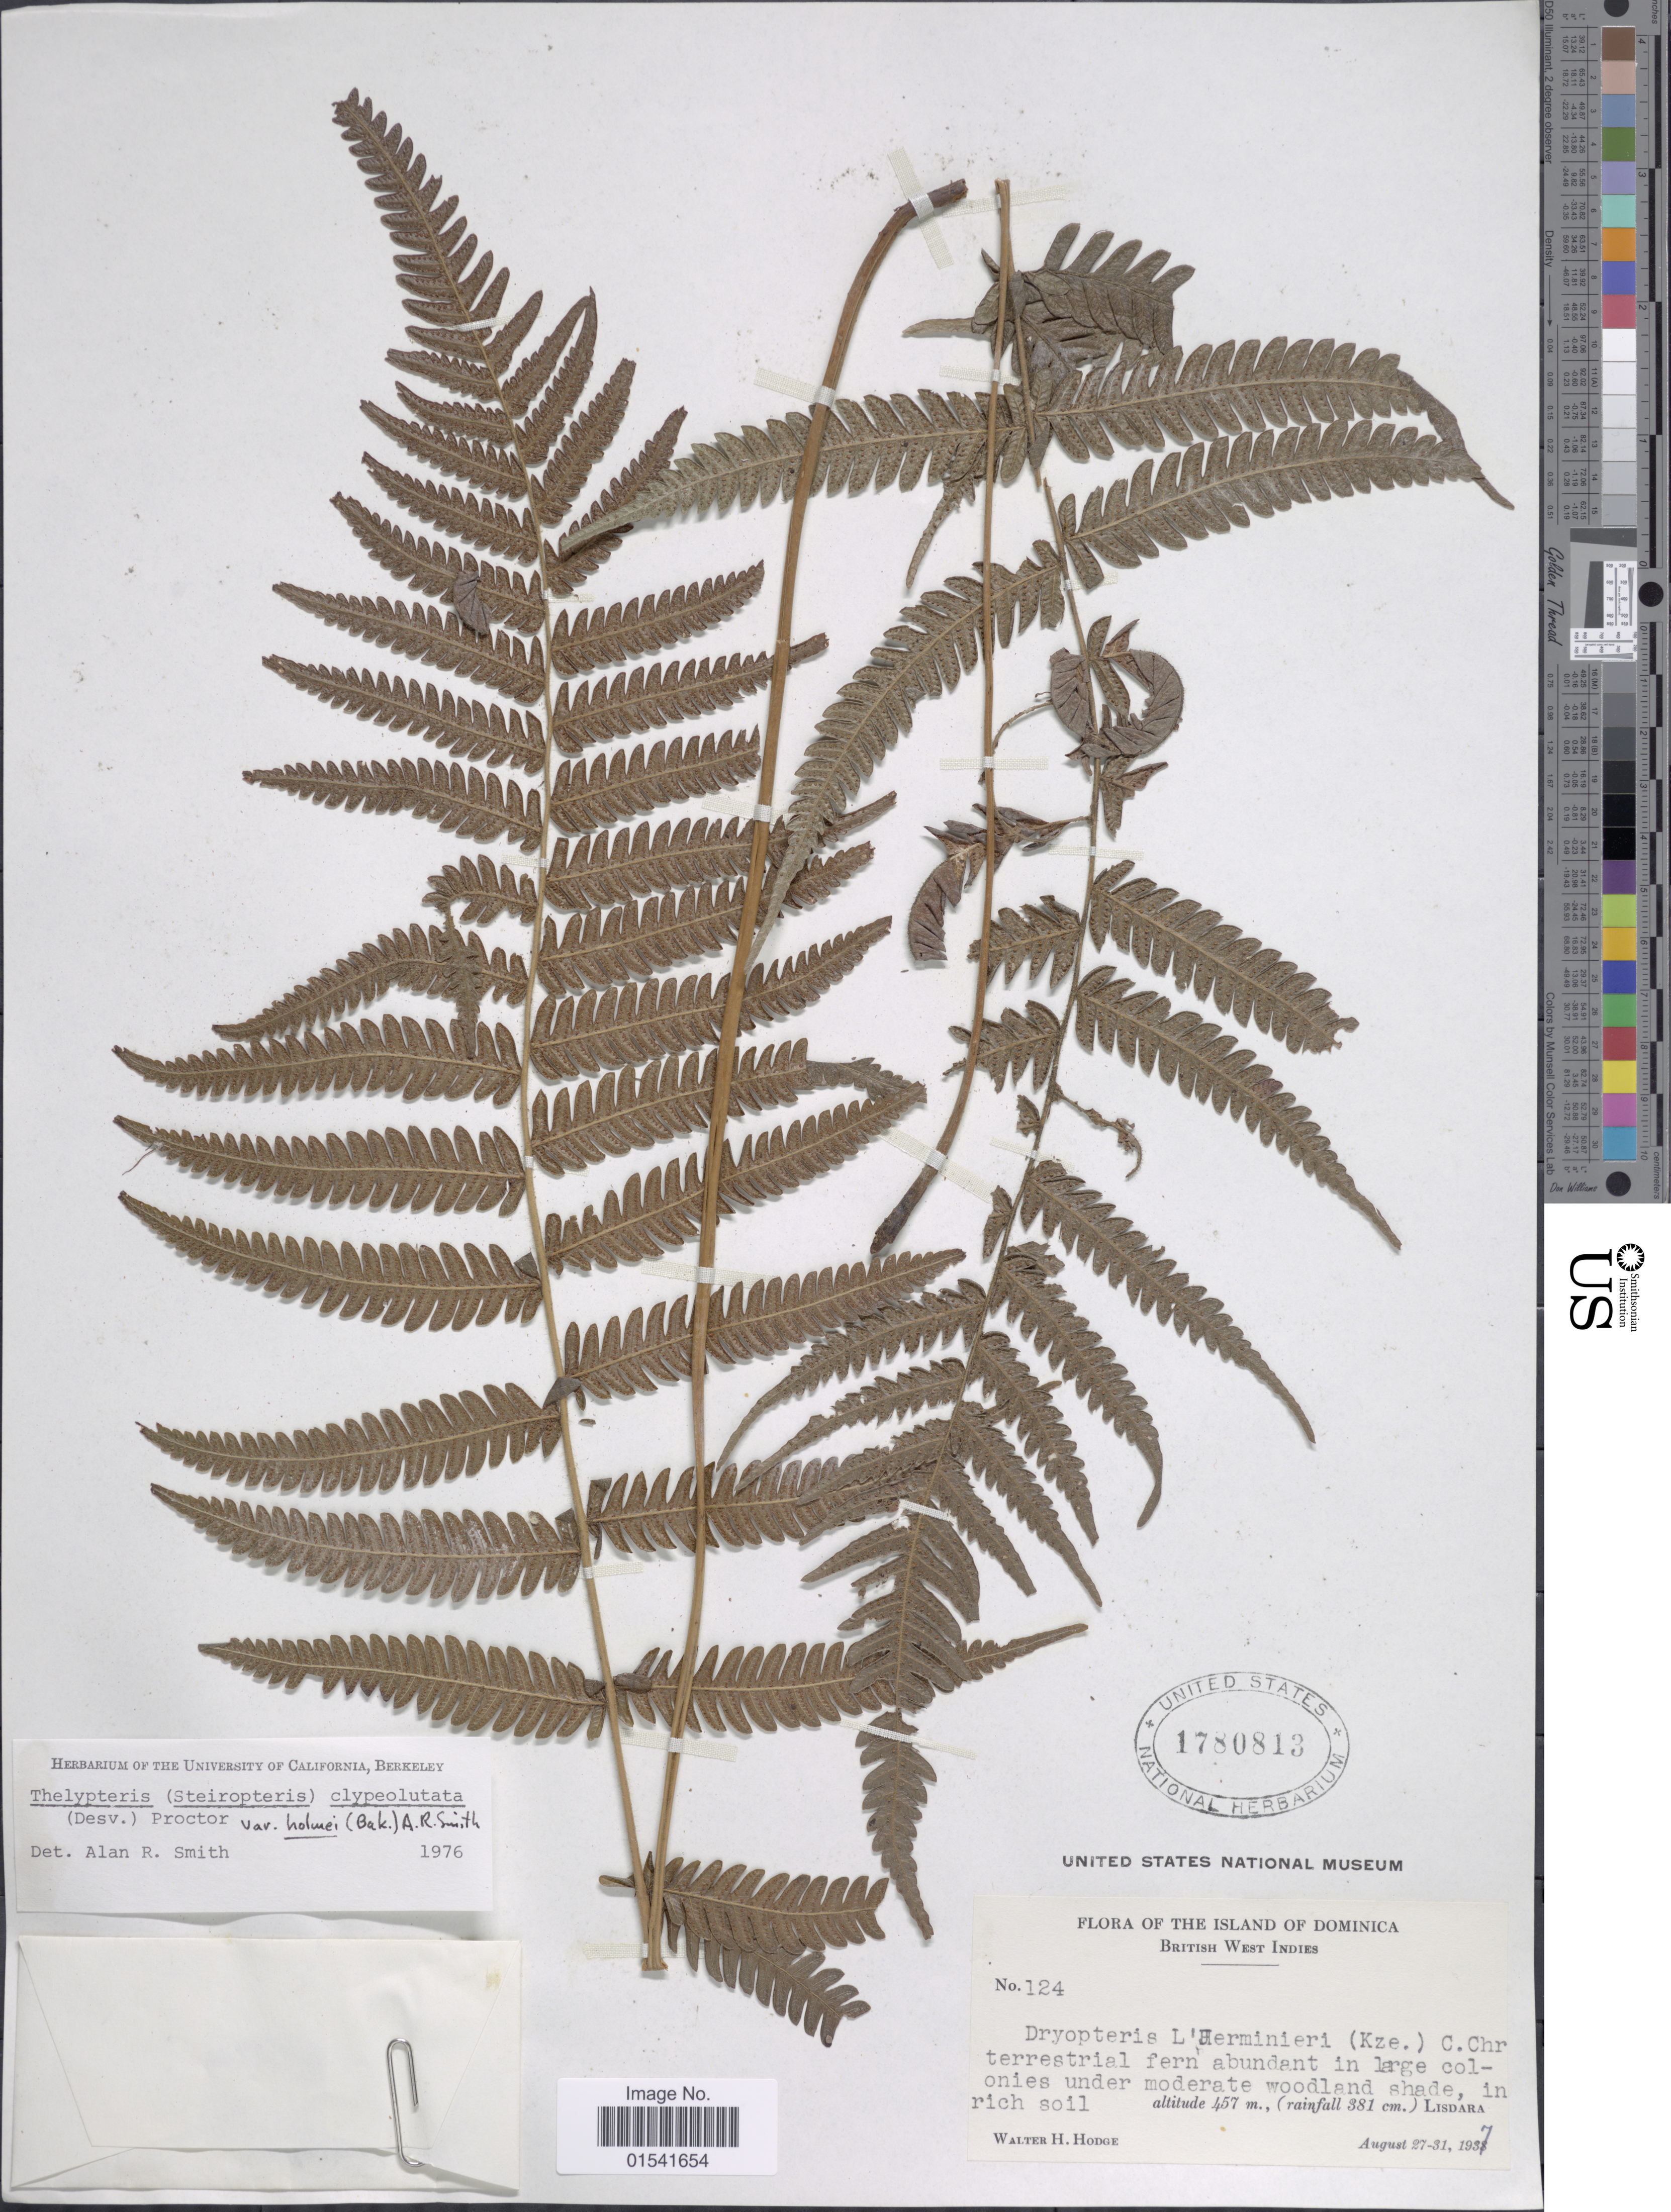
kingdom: Plantae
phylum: Tracheophyta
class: Polypodiopsida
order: Polypodiales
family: Thelypteridaceae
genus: Steiropteris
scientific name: Steiropteris clypeolutata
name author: (Desv.) Pic. Serm.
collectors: W. Hodge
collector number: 124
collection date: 1937-08-27/1937-08-31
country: Dominica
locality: The Island of Dominica, British West Indies, Lisdara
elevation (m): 457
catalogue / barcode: US 1780813